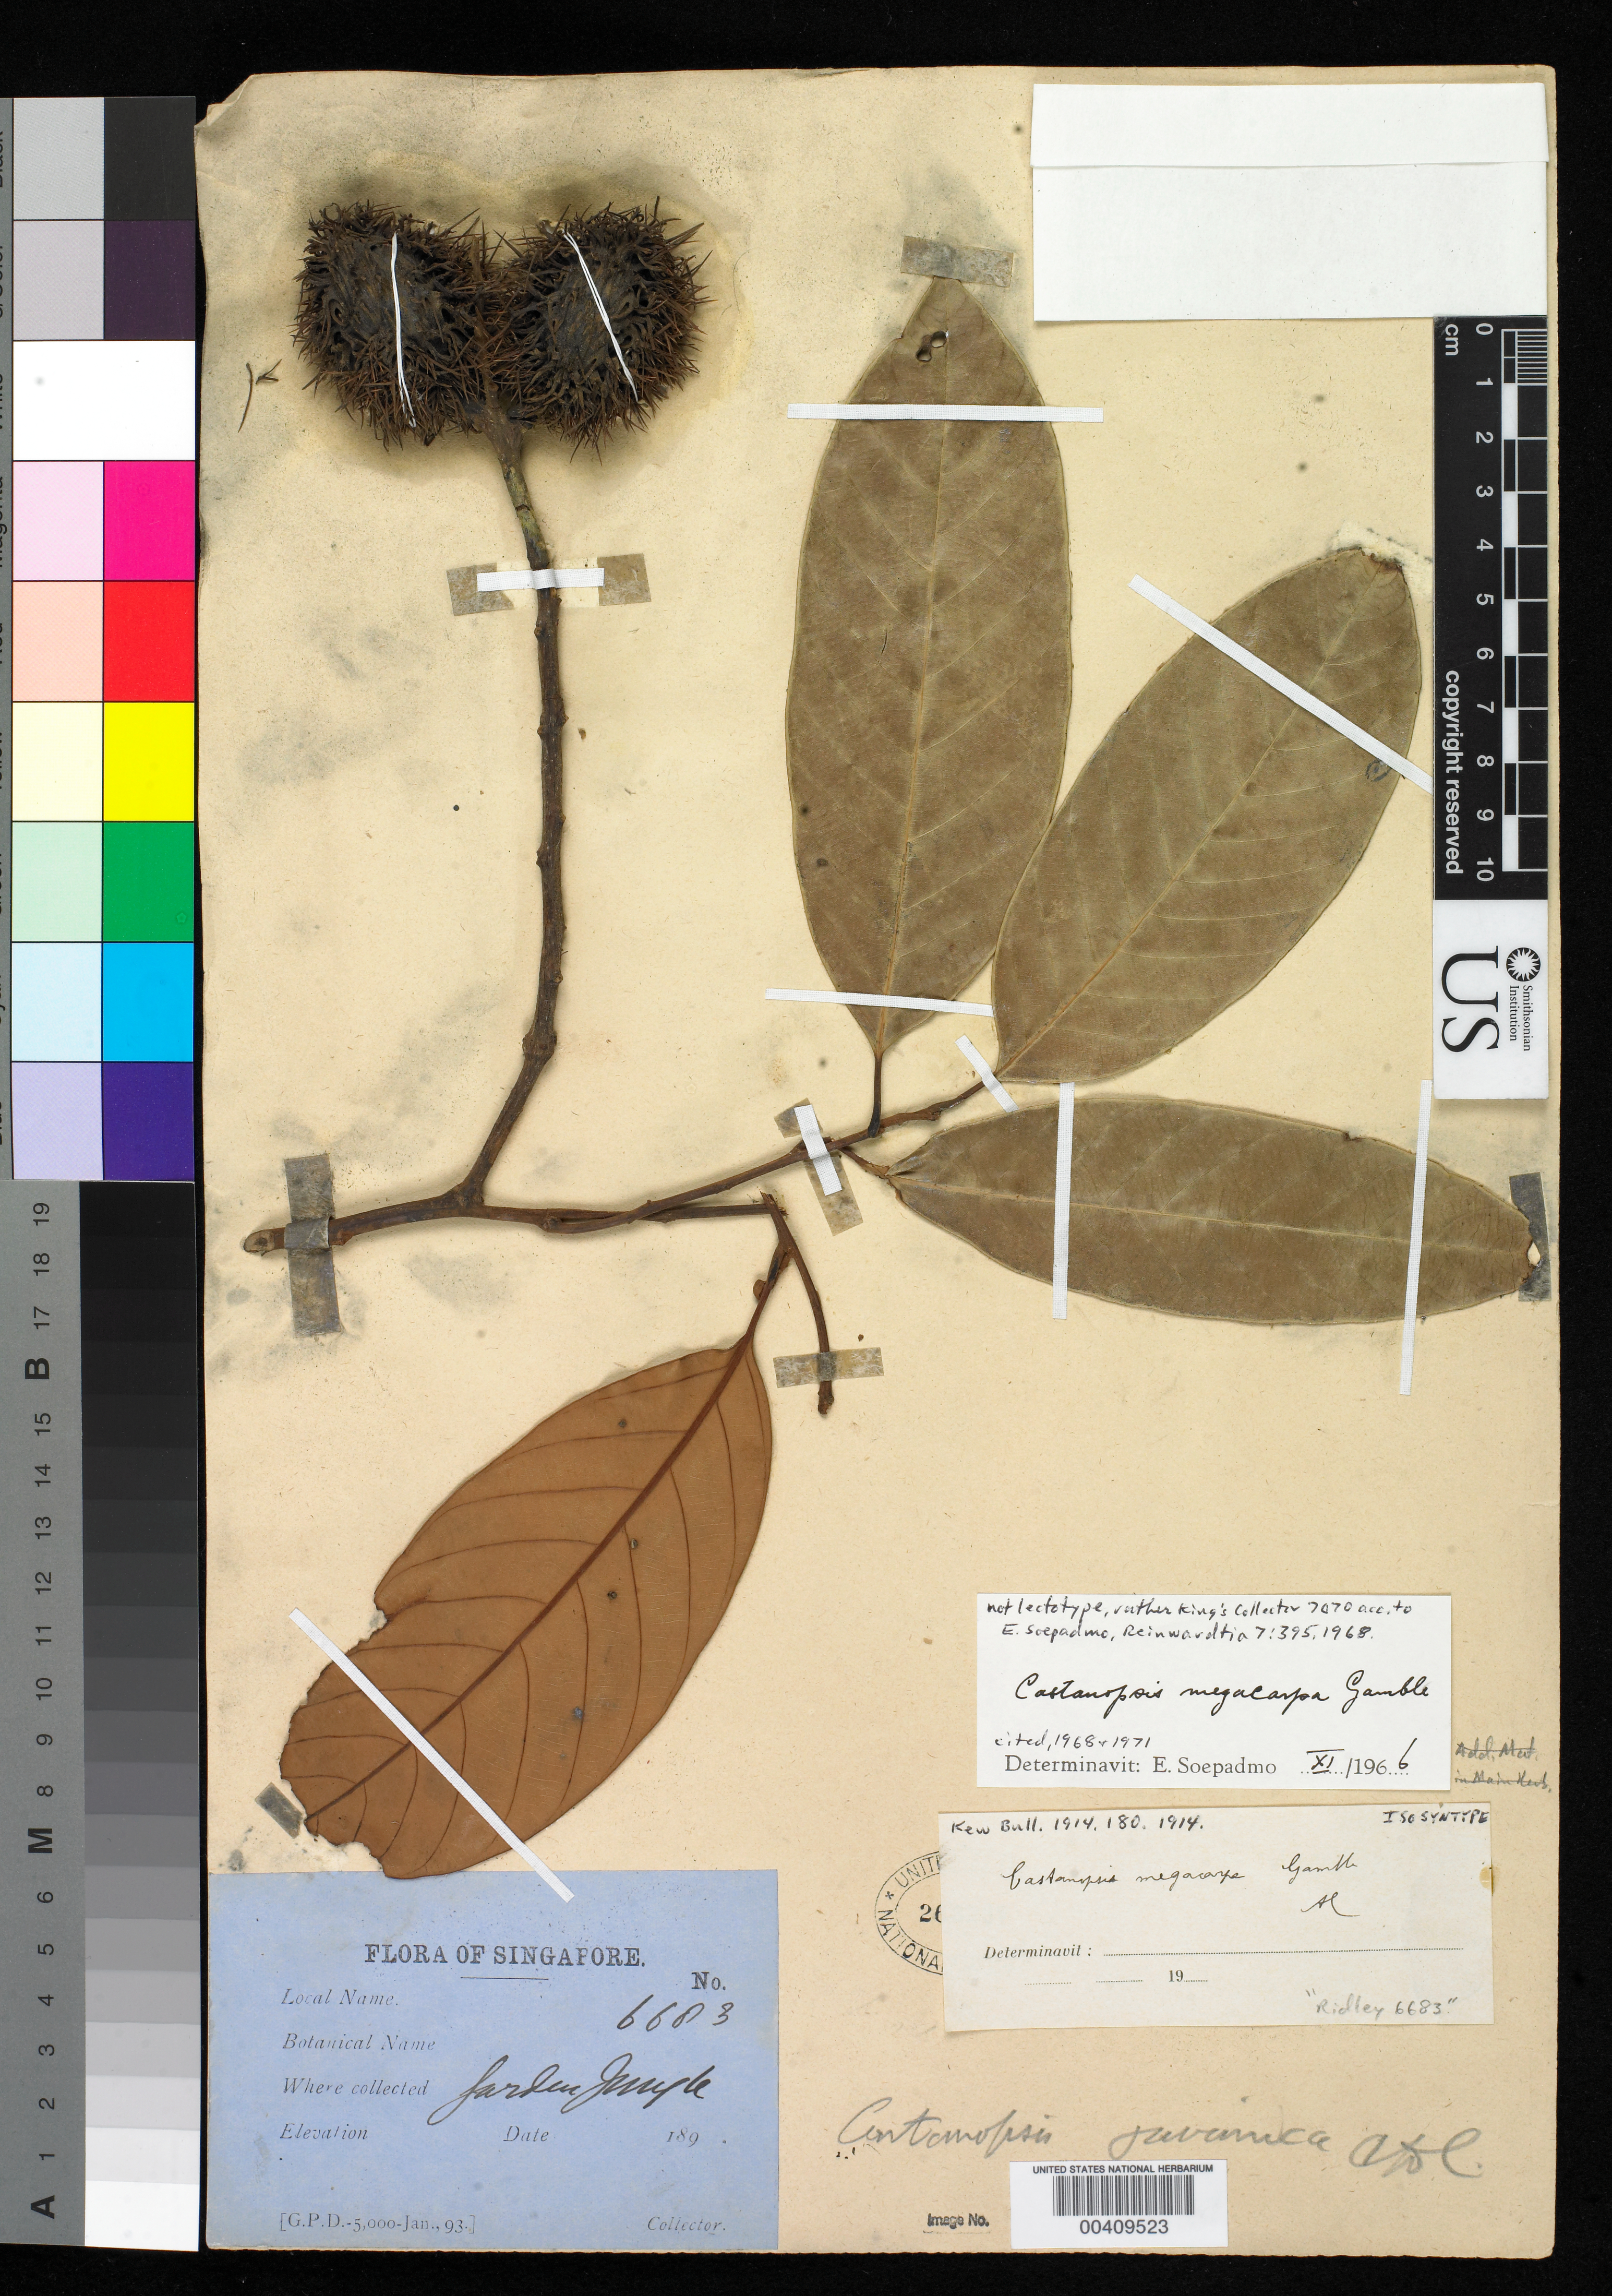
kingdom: Plantae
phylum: Tracheophyta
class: Magnoliopsida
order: Fagales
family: Fagaceae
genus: Castanopsis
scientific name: Castanopsis megacarpa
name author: Gamble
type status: Isosyntype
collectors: H. N. Ridley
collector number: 6683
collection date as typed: Jan 1893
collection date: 1893-01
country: Singapore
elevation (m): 1524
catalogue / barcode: US 263237